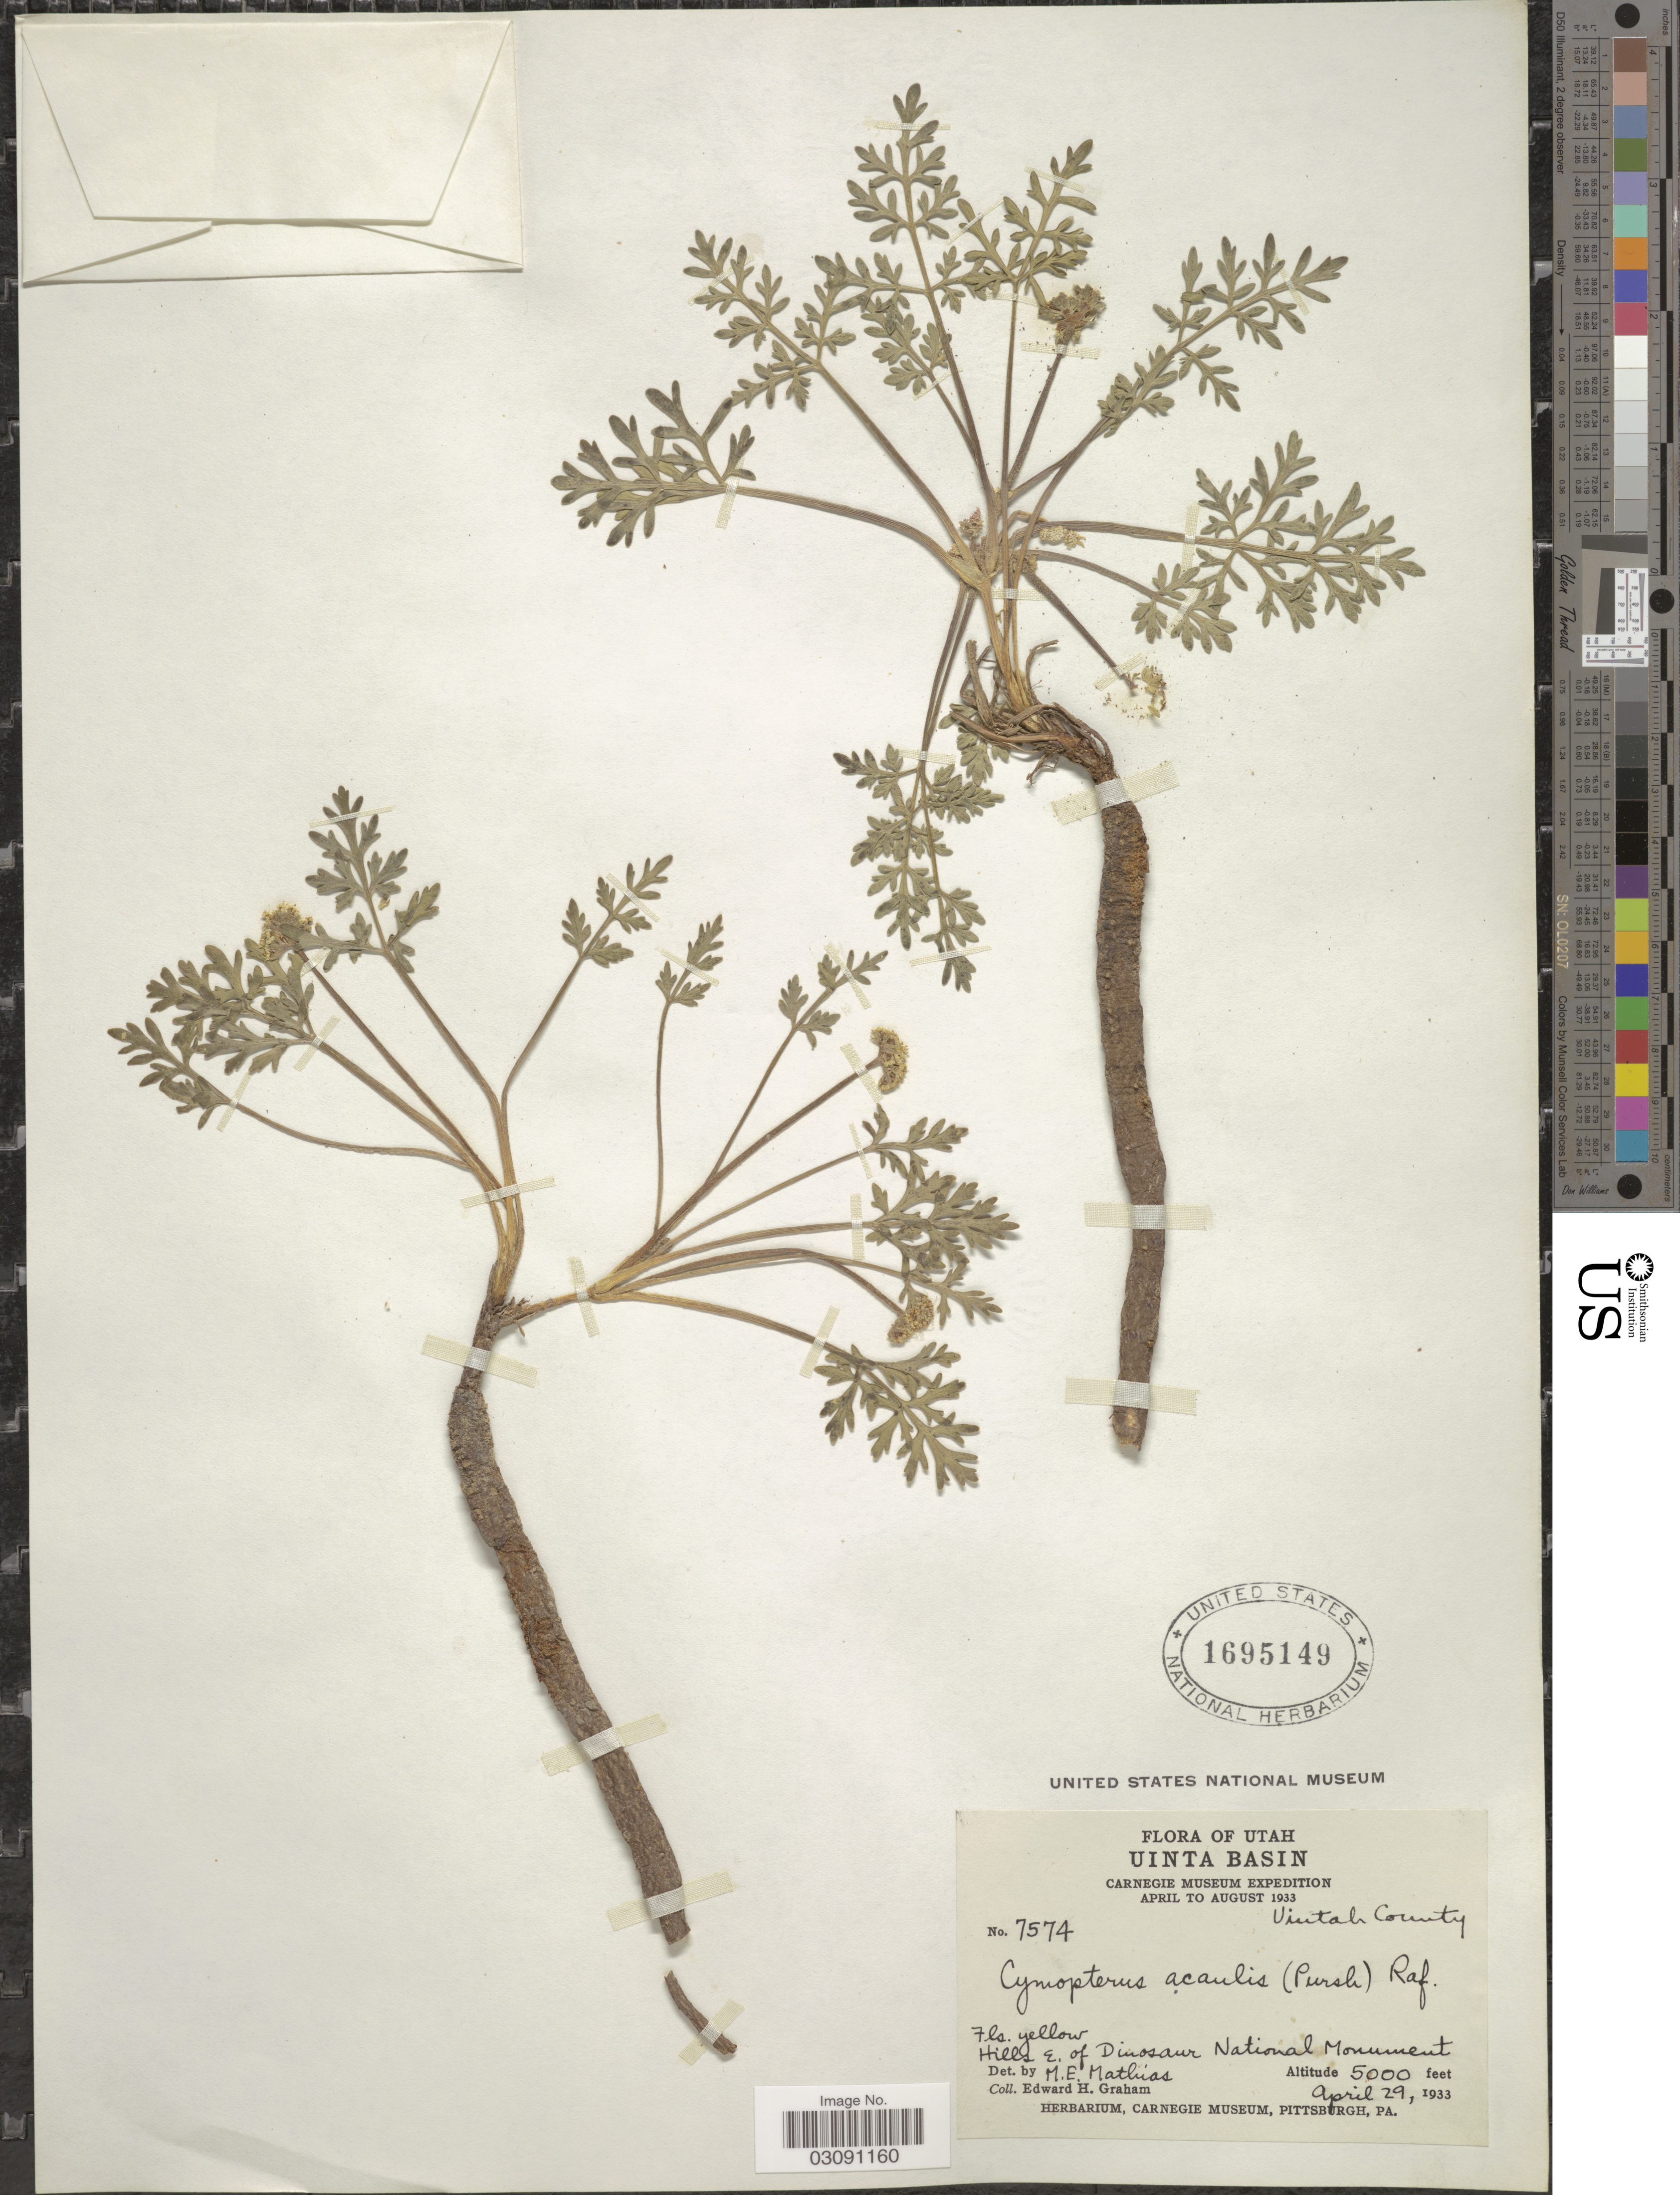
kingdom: Plantae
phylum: Tracheophyta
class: Magnoliopsida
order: Apiales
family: Apiaceae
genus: Cymopterus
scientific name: Cymopterus acaulis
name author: (Pursh) Raf.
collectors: E. H. Graham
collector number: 7574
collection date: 1933-04-29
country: United States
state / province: Utah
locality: Uinta Basin, Uintah County, Hills E. of Dinosaur National Monument.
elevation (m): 1524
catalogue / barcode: US 1695149